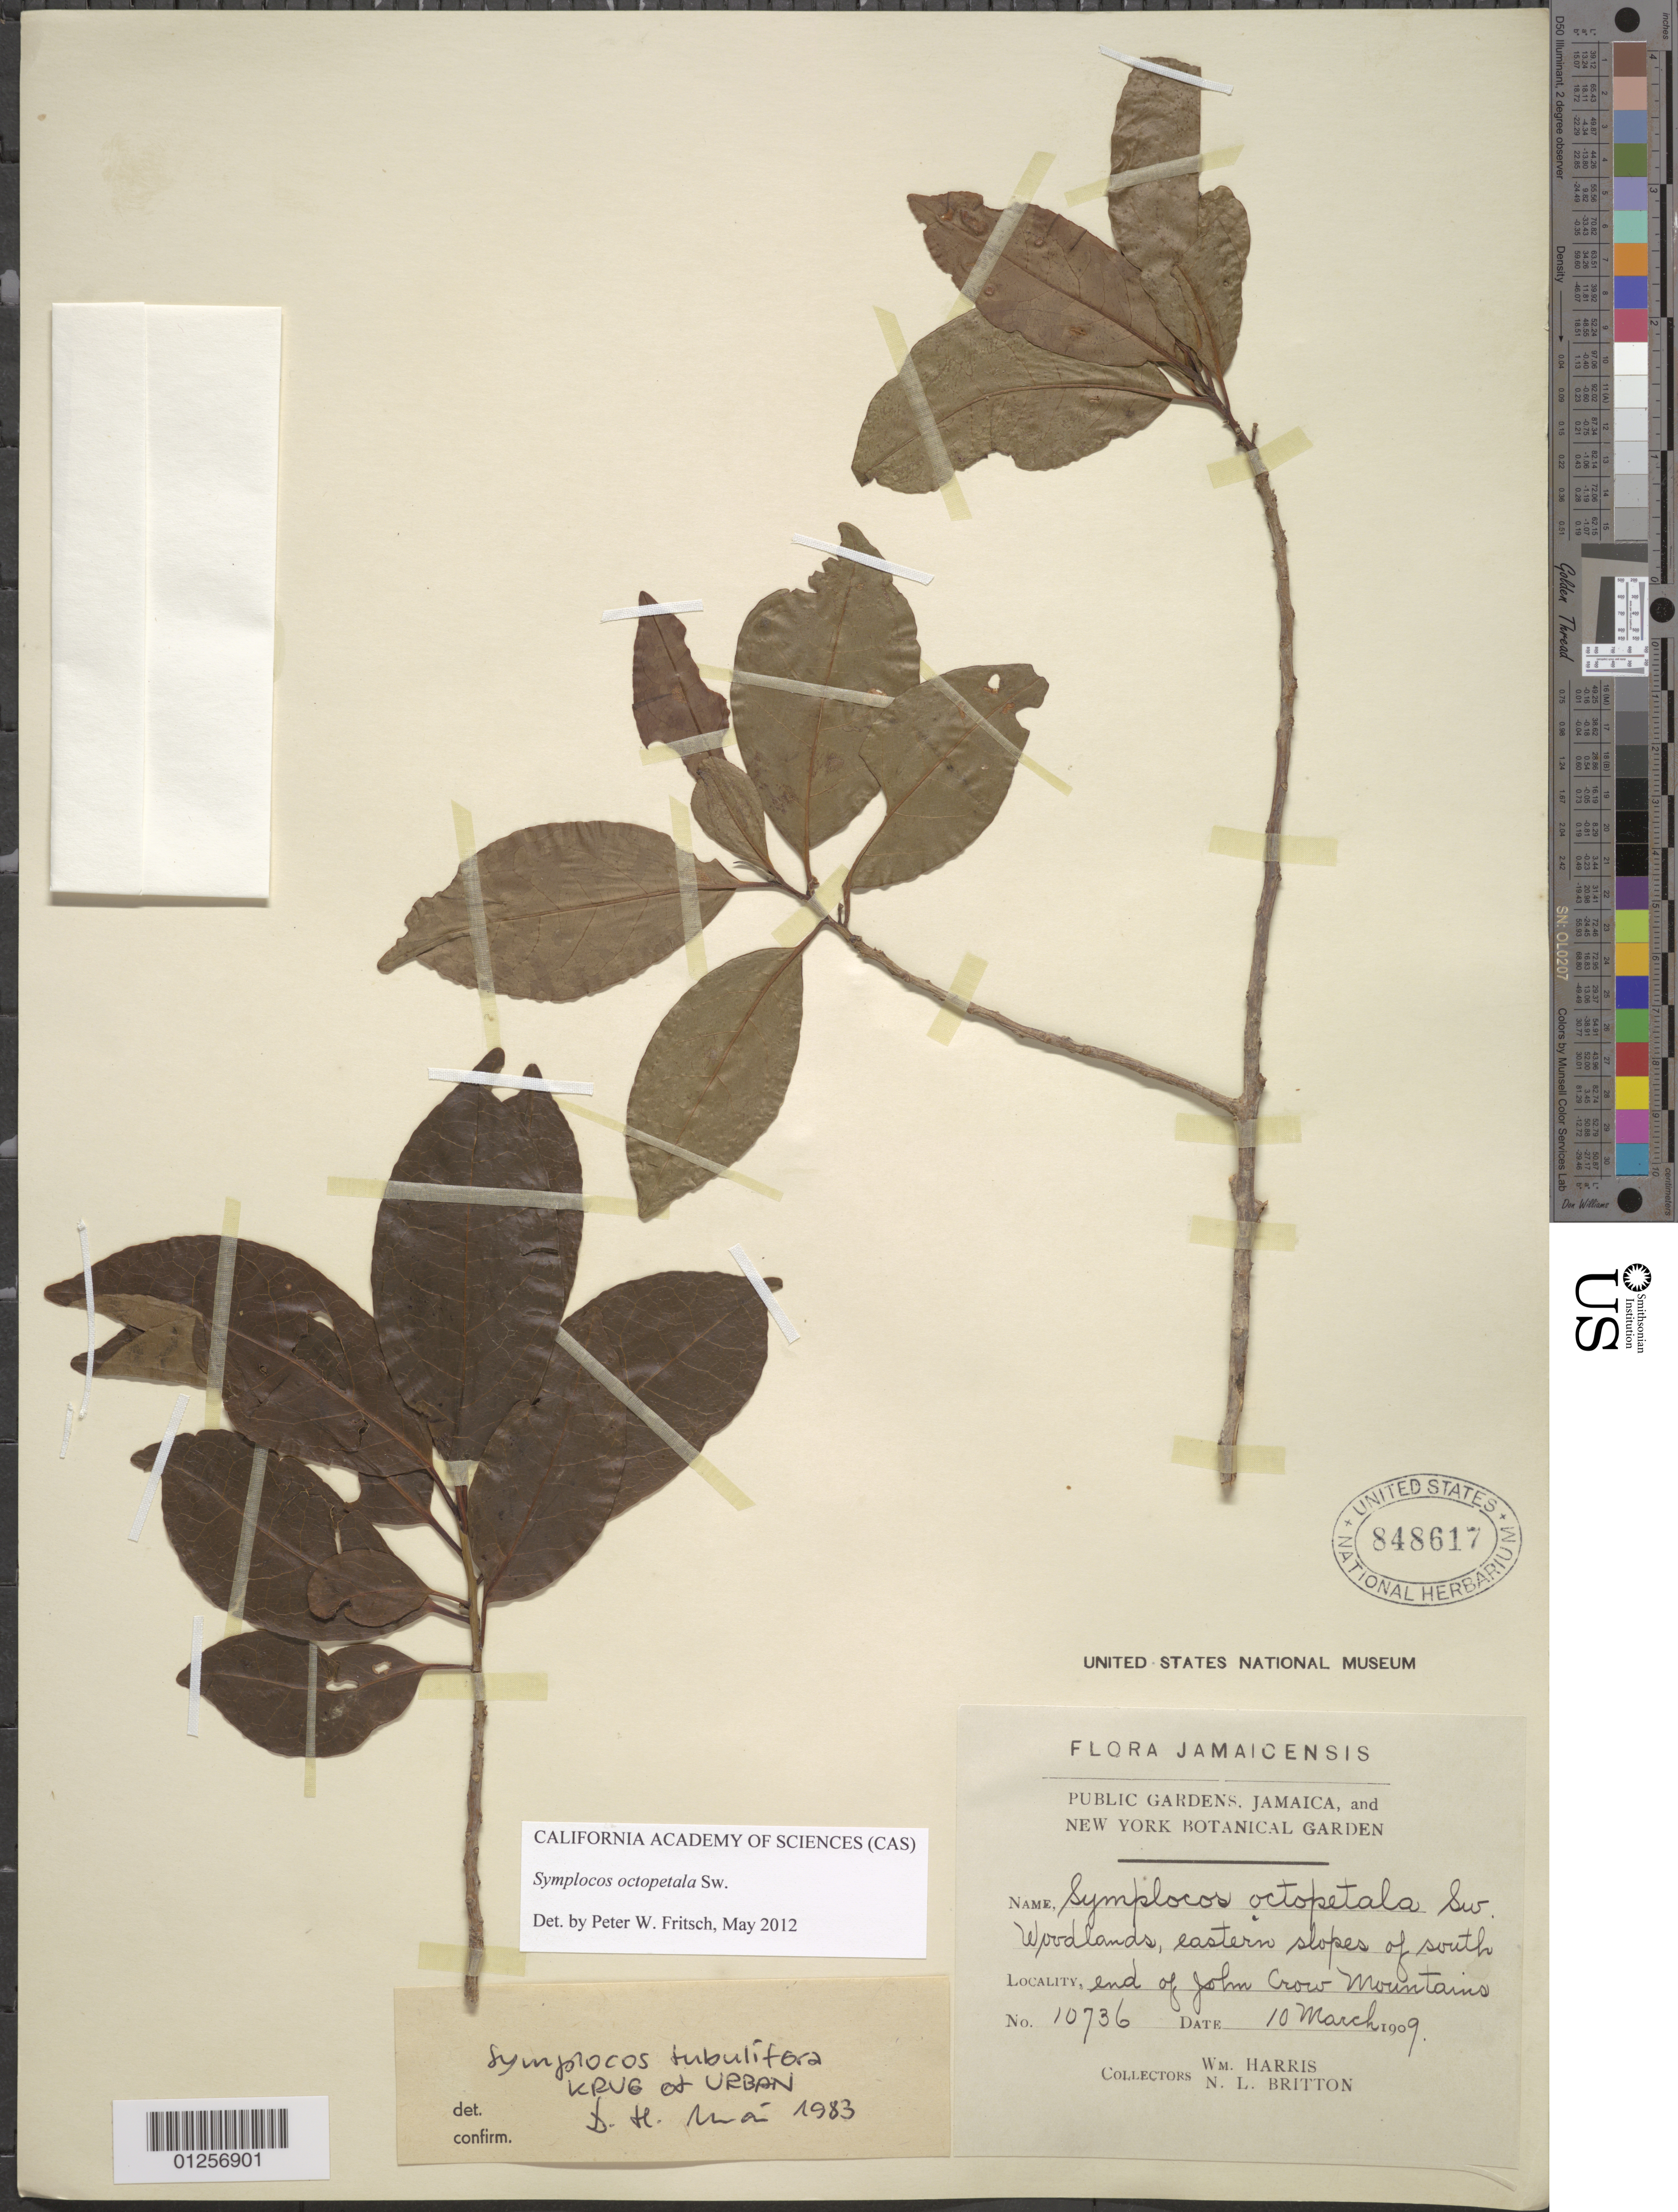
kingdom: Plantae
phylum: Tracheophyta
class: Magnoliopsida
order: Ericales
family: Symplocaceae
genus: Symplocos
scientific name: Symplocos octopetala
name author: Sw.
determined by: Fritsch, Peter W.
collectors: W. H. Harris & N. Britton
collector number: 10736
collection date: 1909-03-10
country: Jamaica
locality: John Crow Mountains, eastern slopes at south end.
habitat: Woodlands.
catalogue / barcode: US 848617